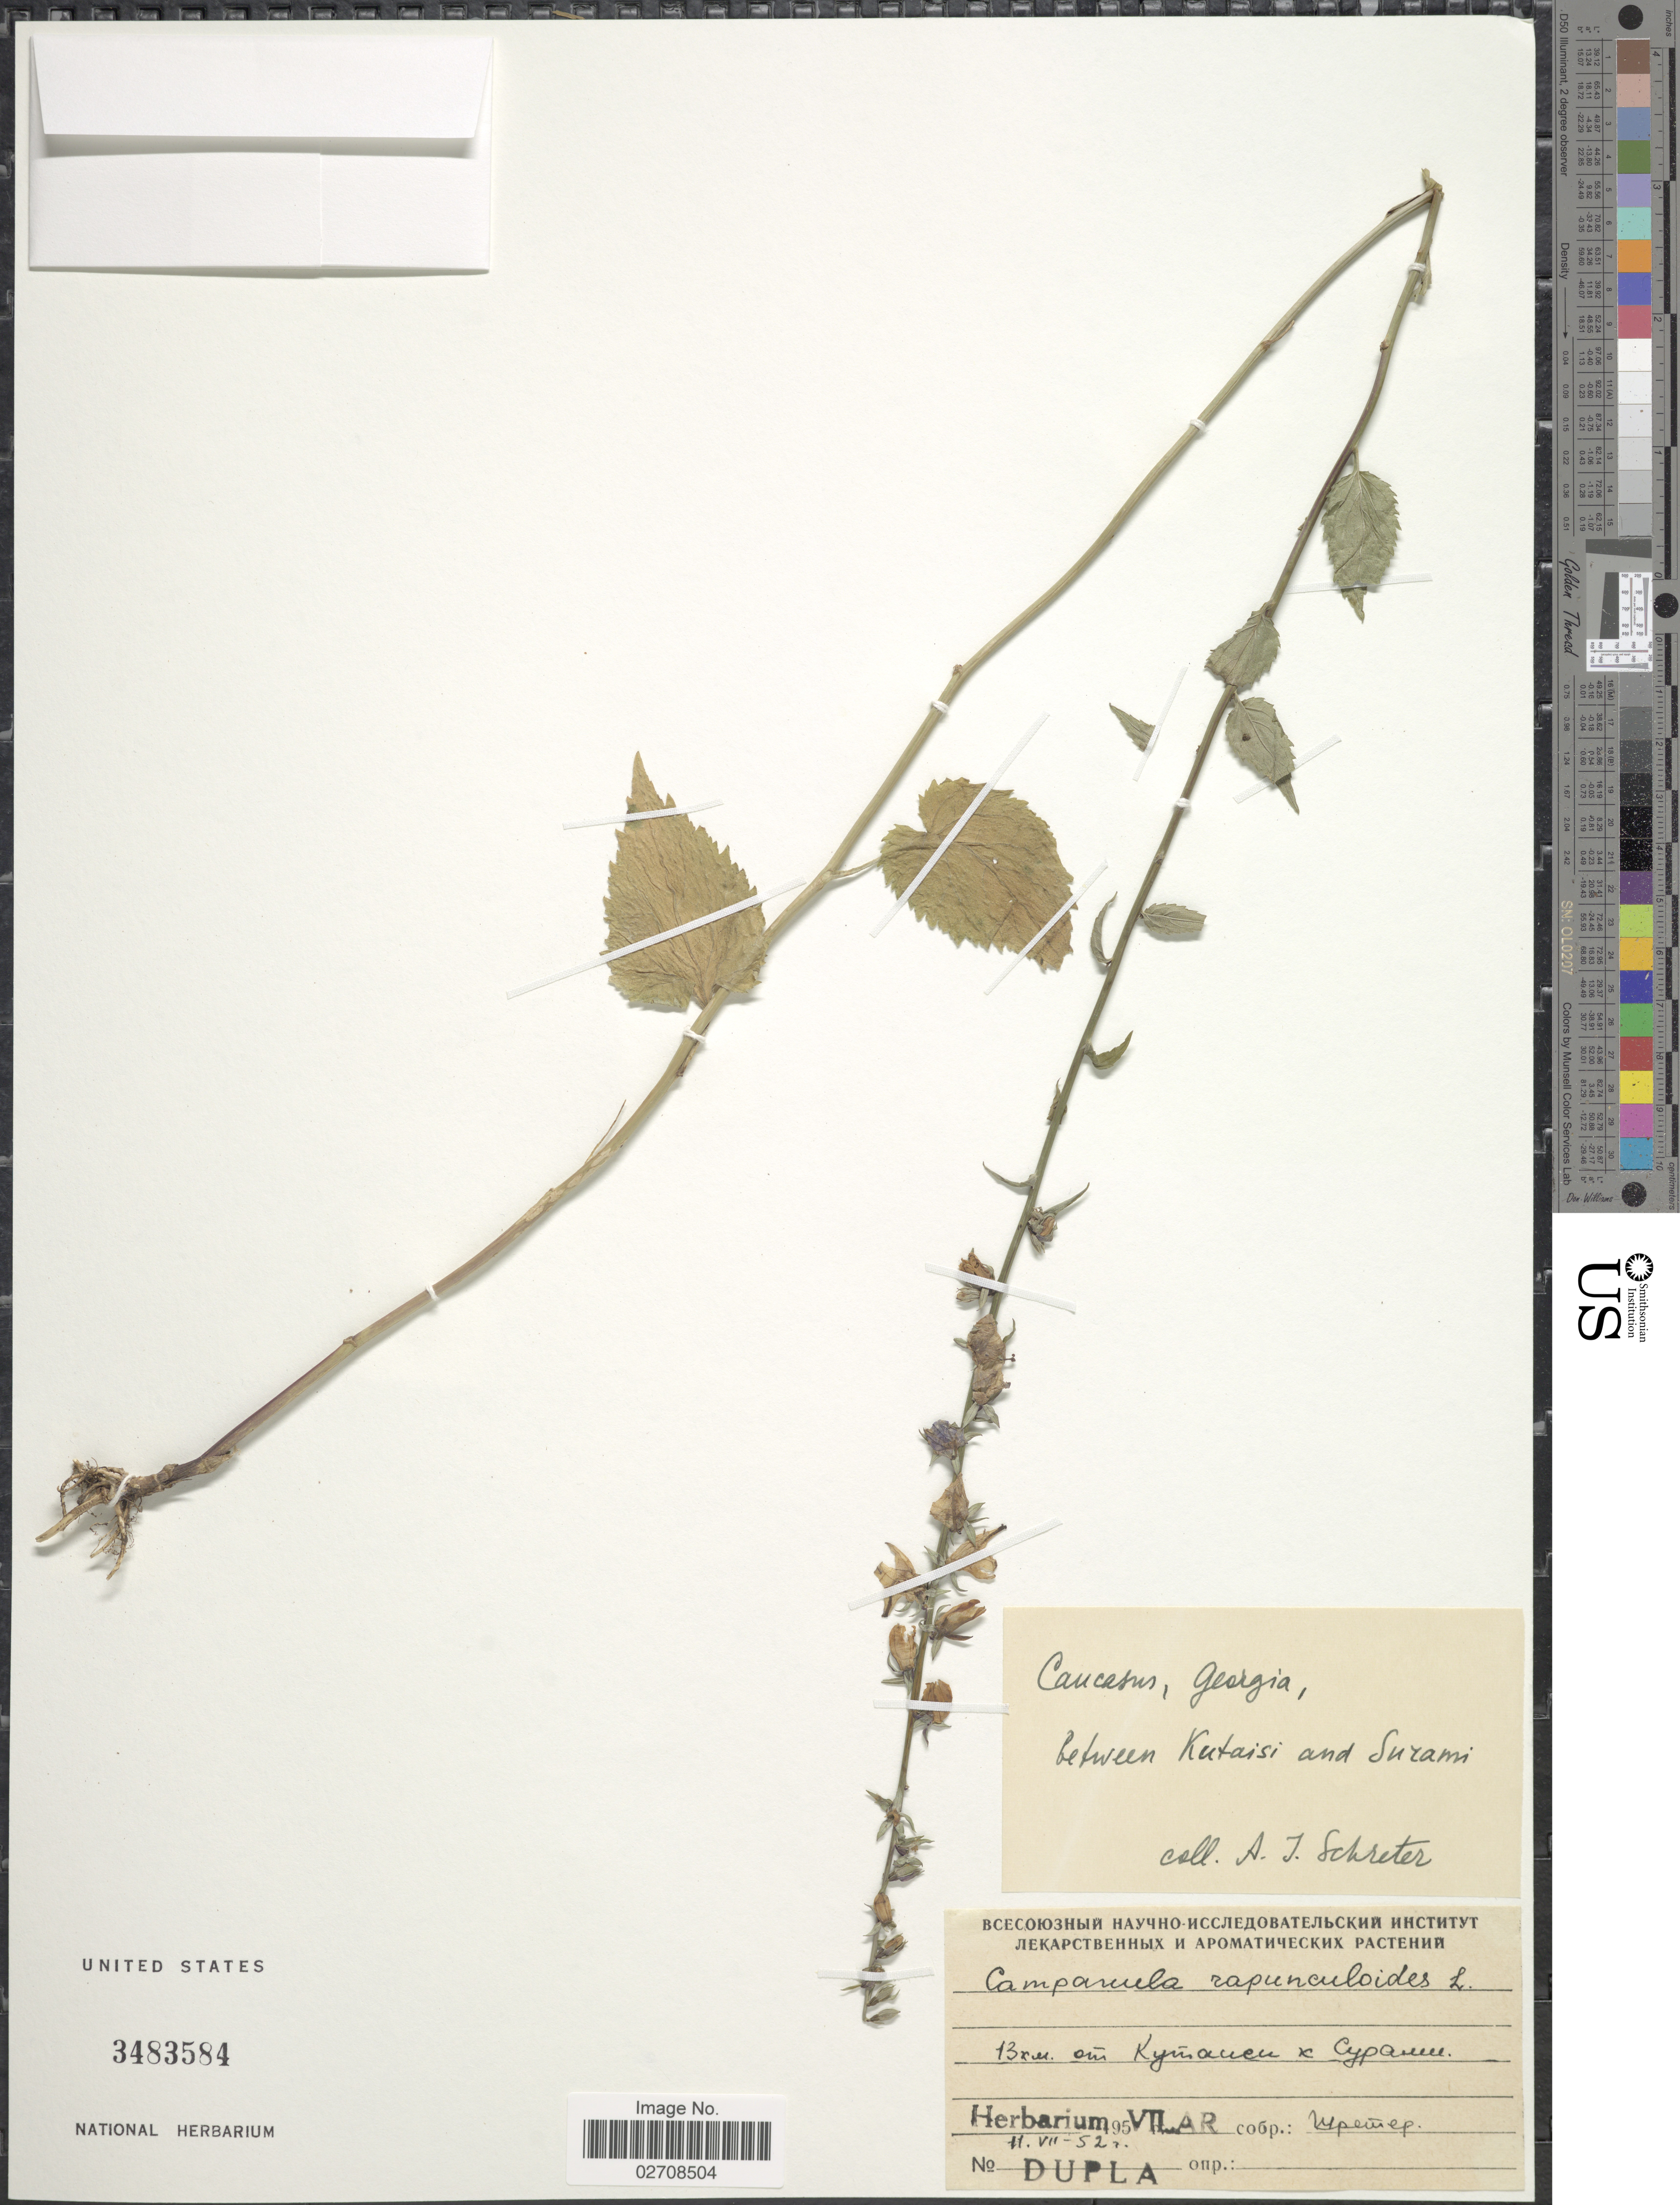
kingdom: Plantae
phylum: Tracheophyta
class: Magnoliopsida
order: Asterales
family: Campanulaceae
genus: Campanula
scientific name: Campanula rapunculoides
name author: L.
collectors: A. Schreter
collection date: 1952-07-11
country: Georgia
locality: Caucasus, Georgia, between Kutaisi and Surami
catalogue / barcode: US 3483584